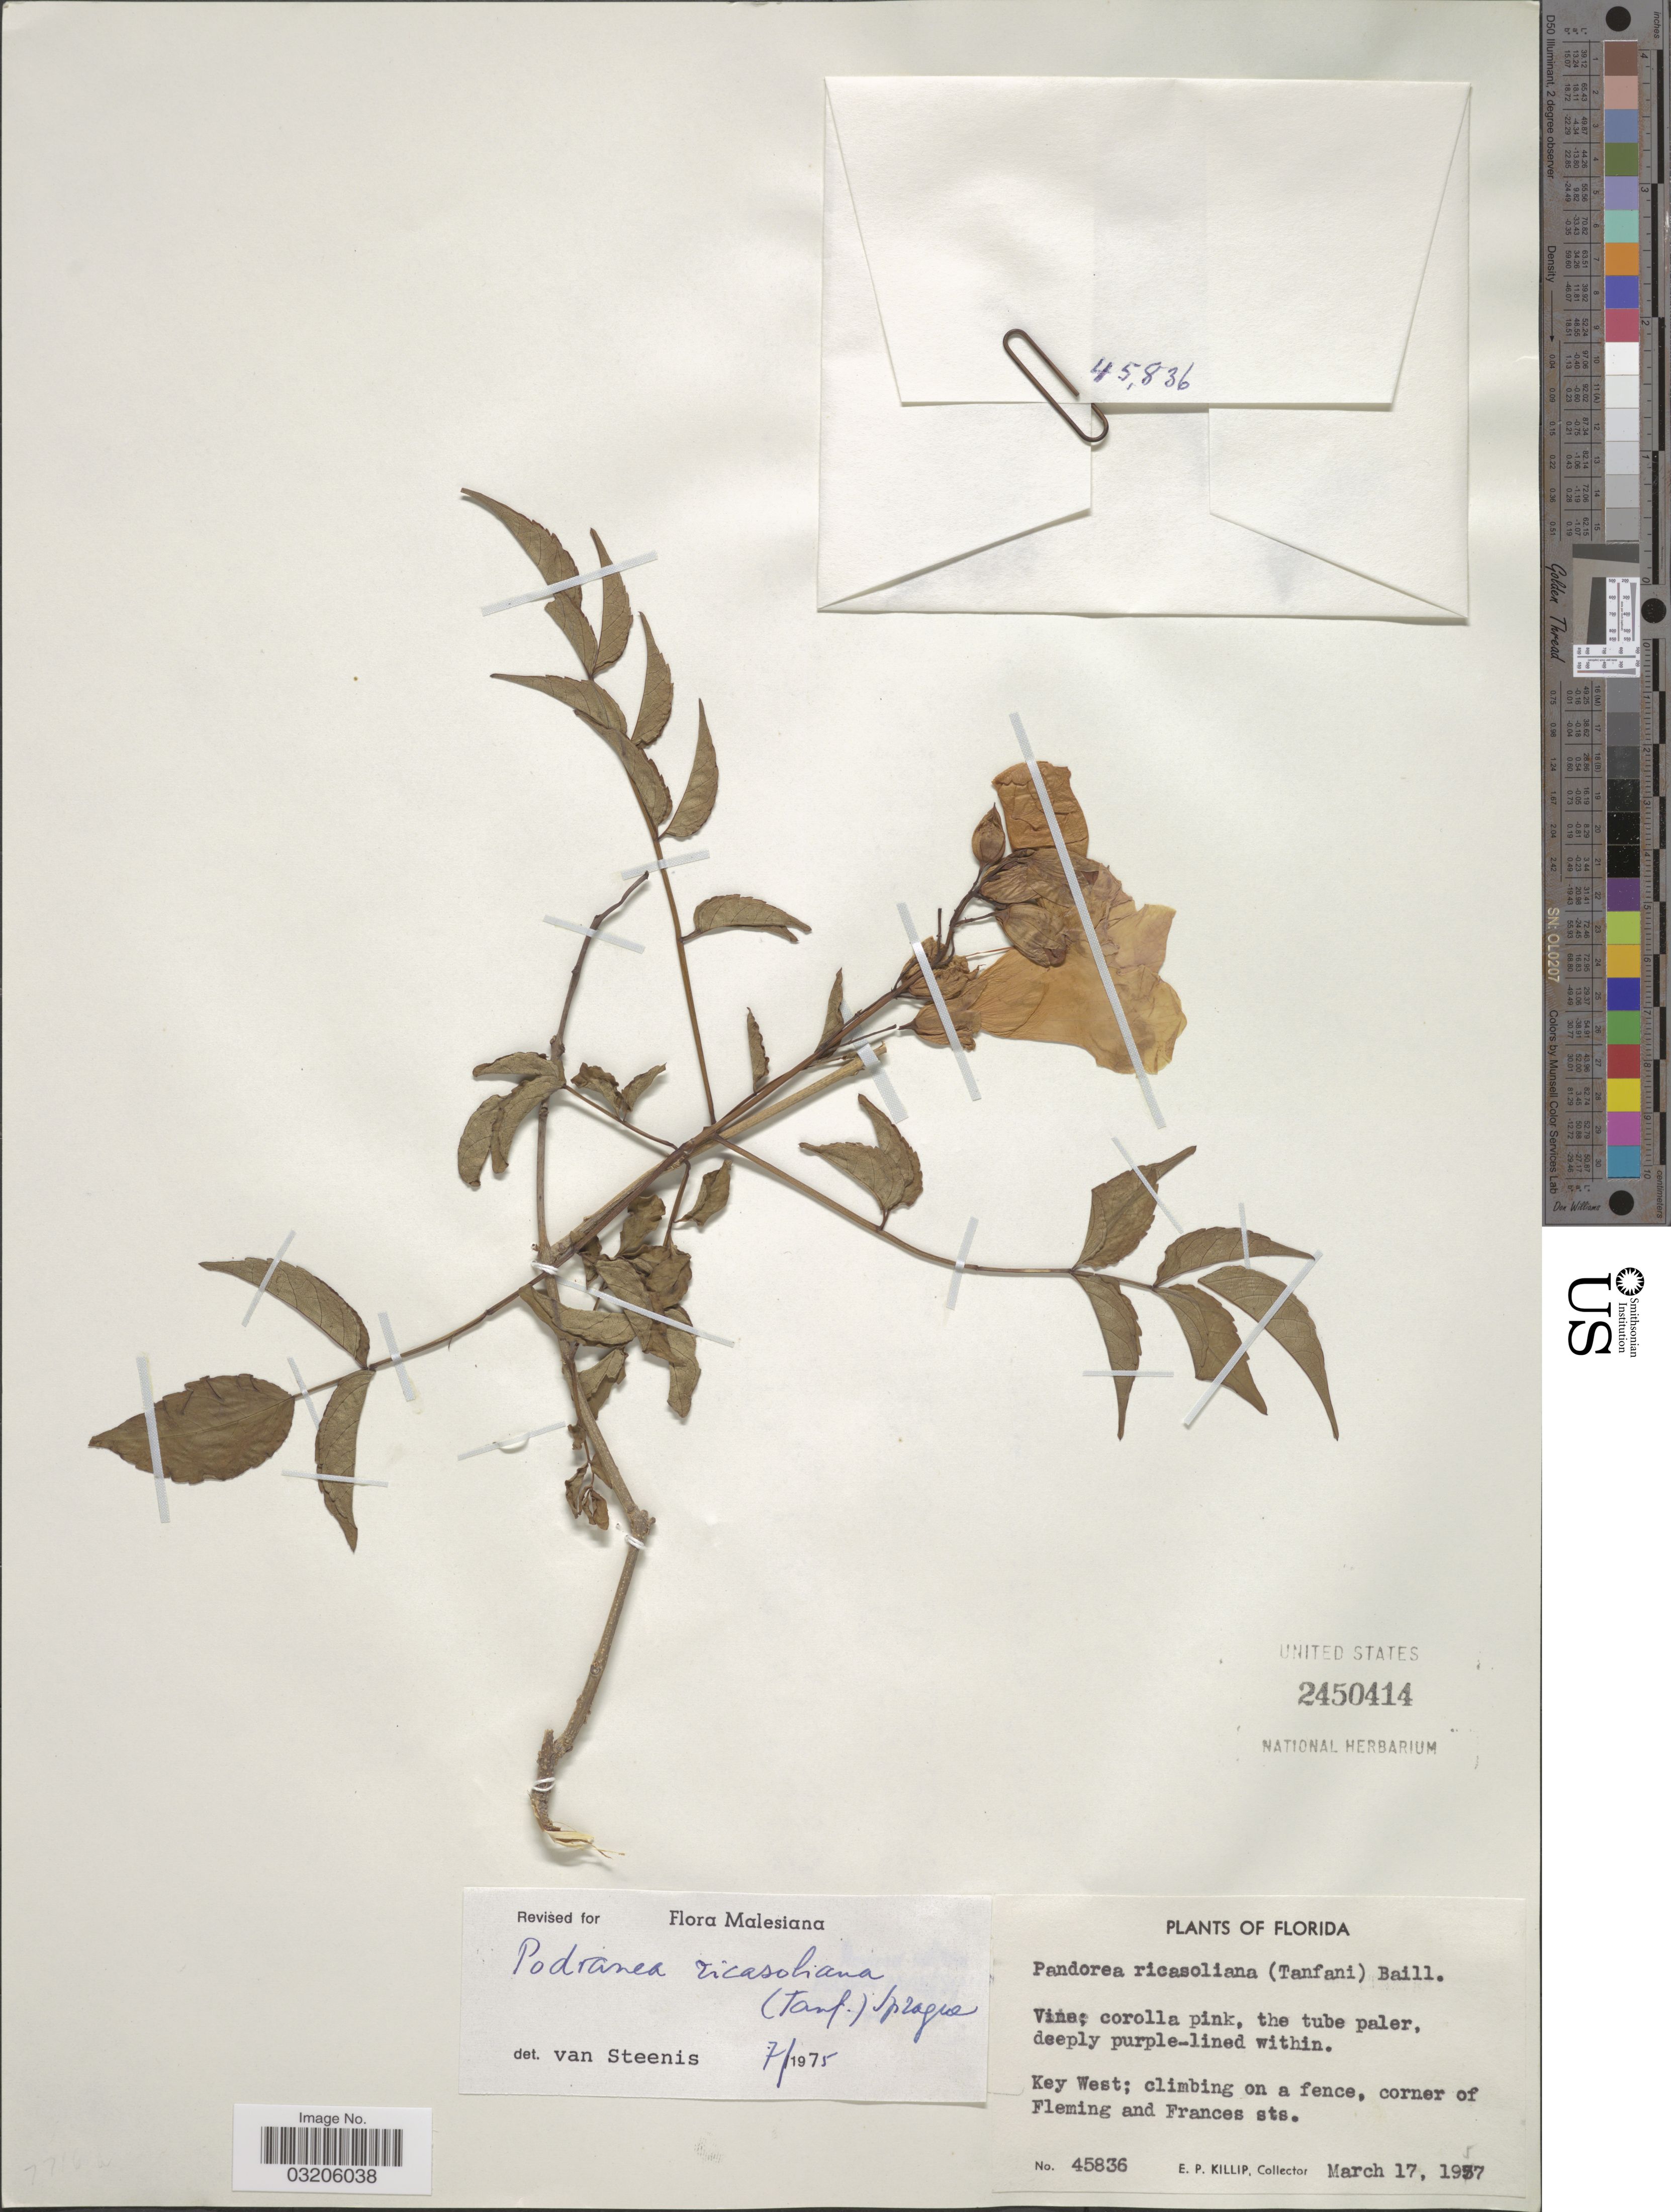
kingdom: Plantae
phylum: Tracheophyta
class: Magnoliopsida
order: Lamiales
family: Bignoniaceae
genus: Podranea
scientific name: Podranea ricasoliana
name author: (Tanfani) Sprague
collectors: E. P. Killip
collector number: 45836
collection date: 1957-03-17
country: United States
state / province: Florida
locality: Key West. Corner of Fleming and Frances sts.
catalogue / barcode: US 2450414